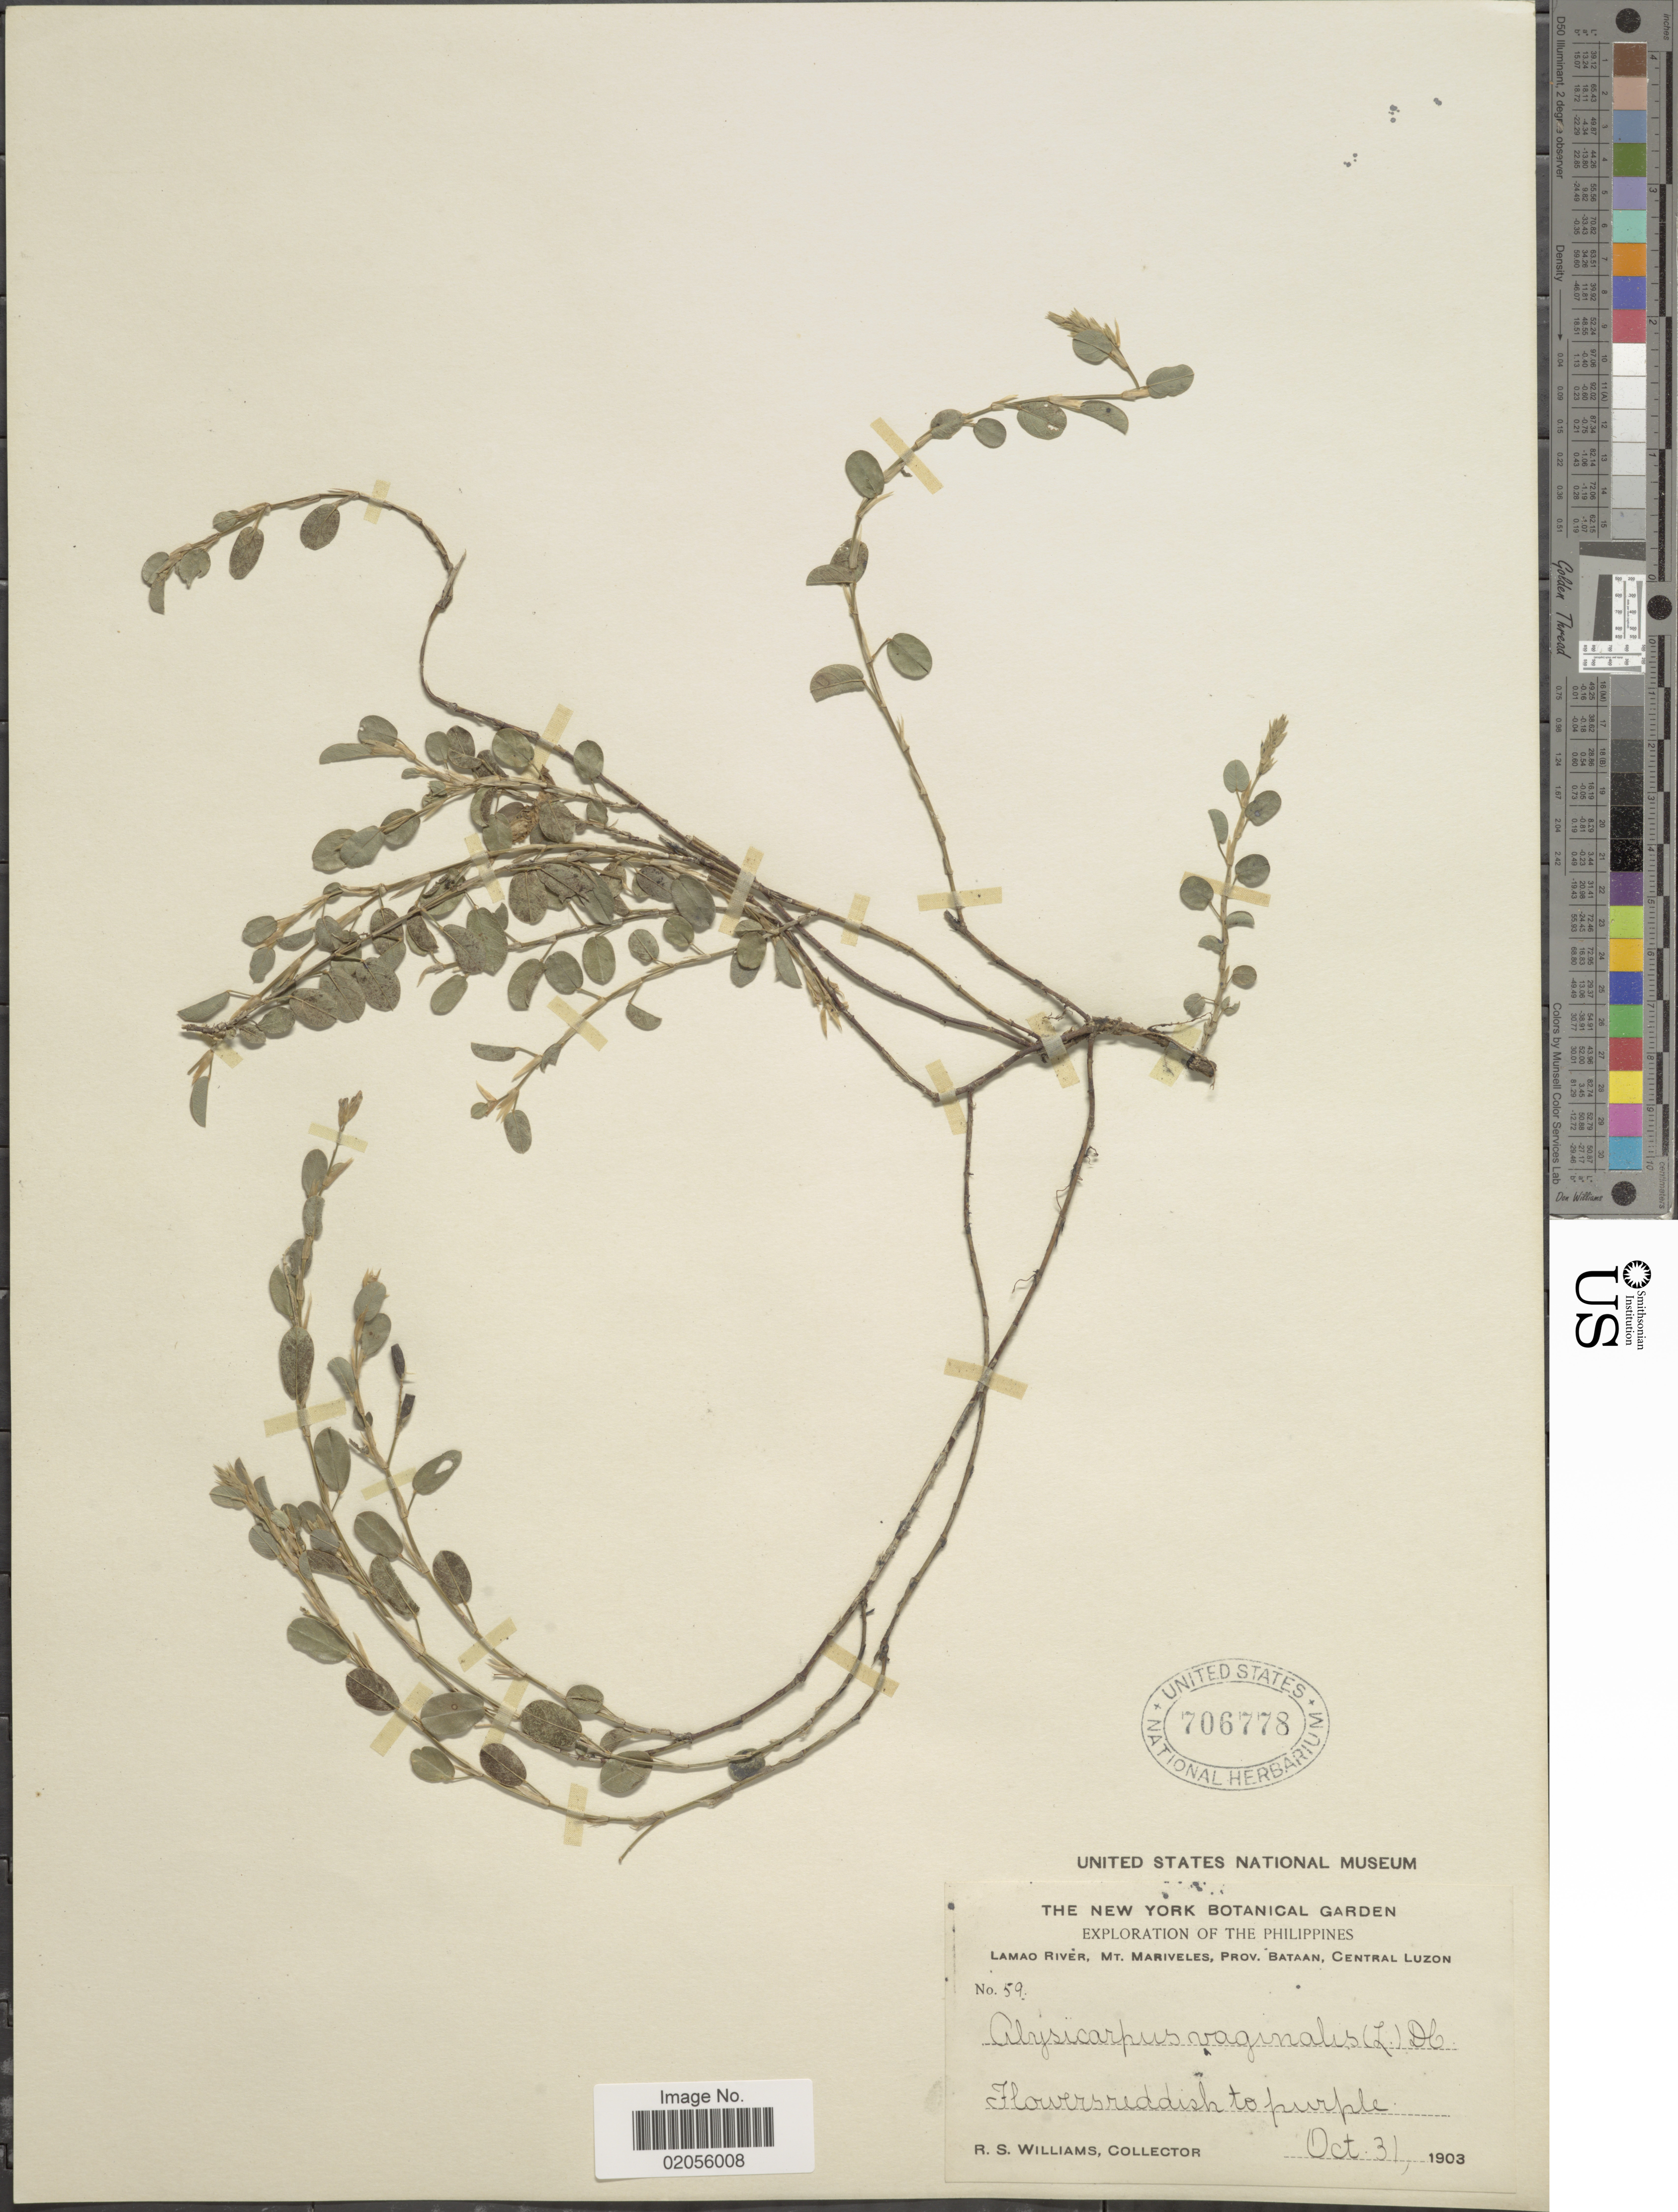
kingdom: Plantae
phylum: Tracheophyta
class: Magnoliopsida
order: Fabales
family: Fabaceae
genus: Alysicarpus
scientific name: Alysicarpus vaginalis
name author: (L.) DC.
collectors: R. S. Williams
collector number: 59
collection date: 1903-10-31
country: Philippines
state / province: Central Luzon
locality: Lamao River, Mt. Mariveles, Prov. Bataan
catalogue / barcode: US 706778